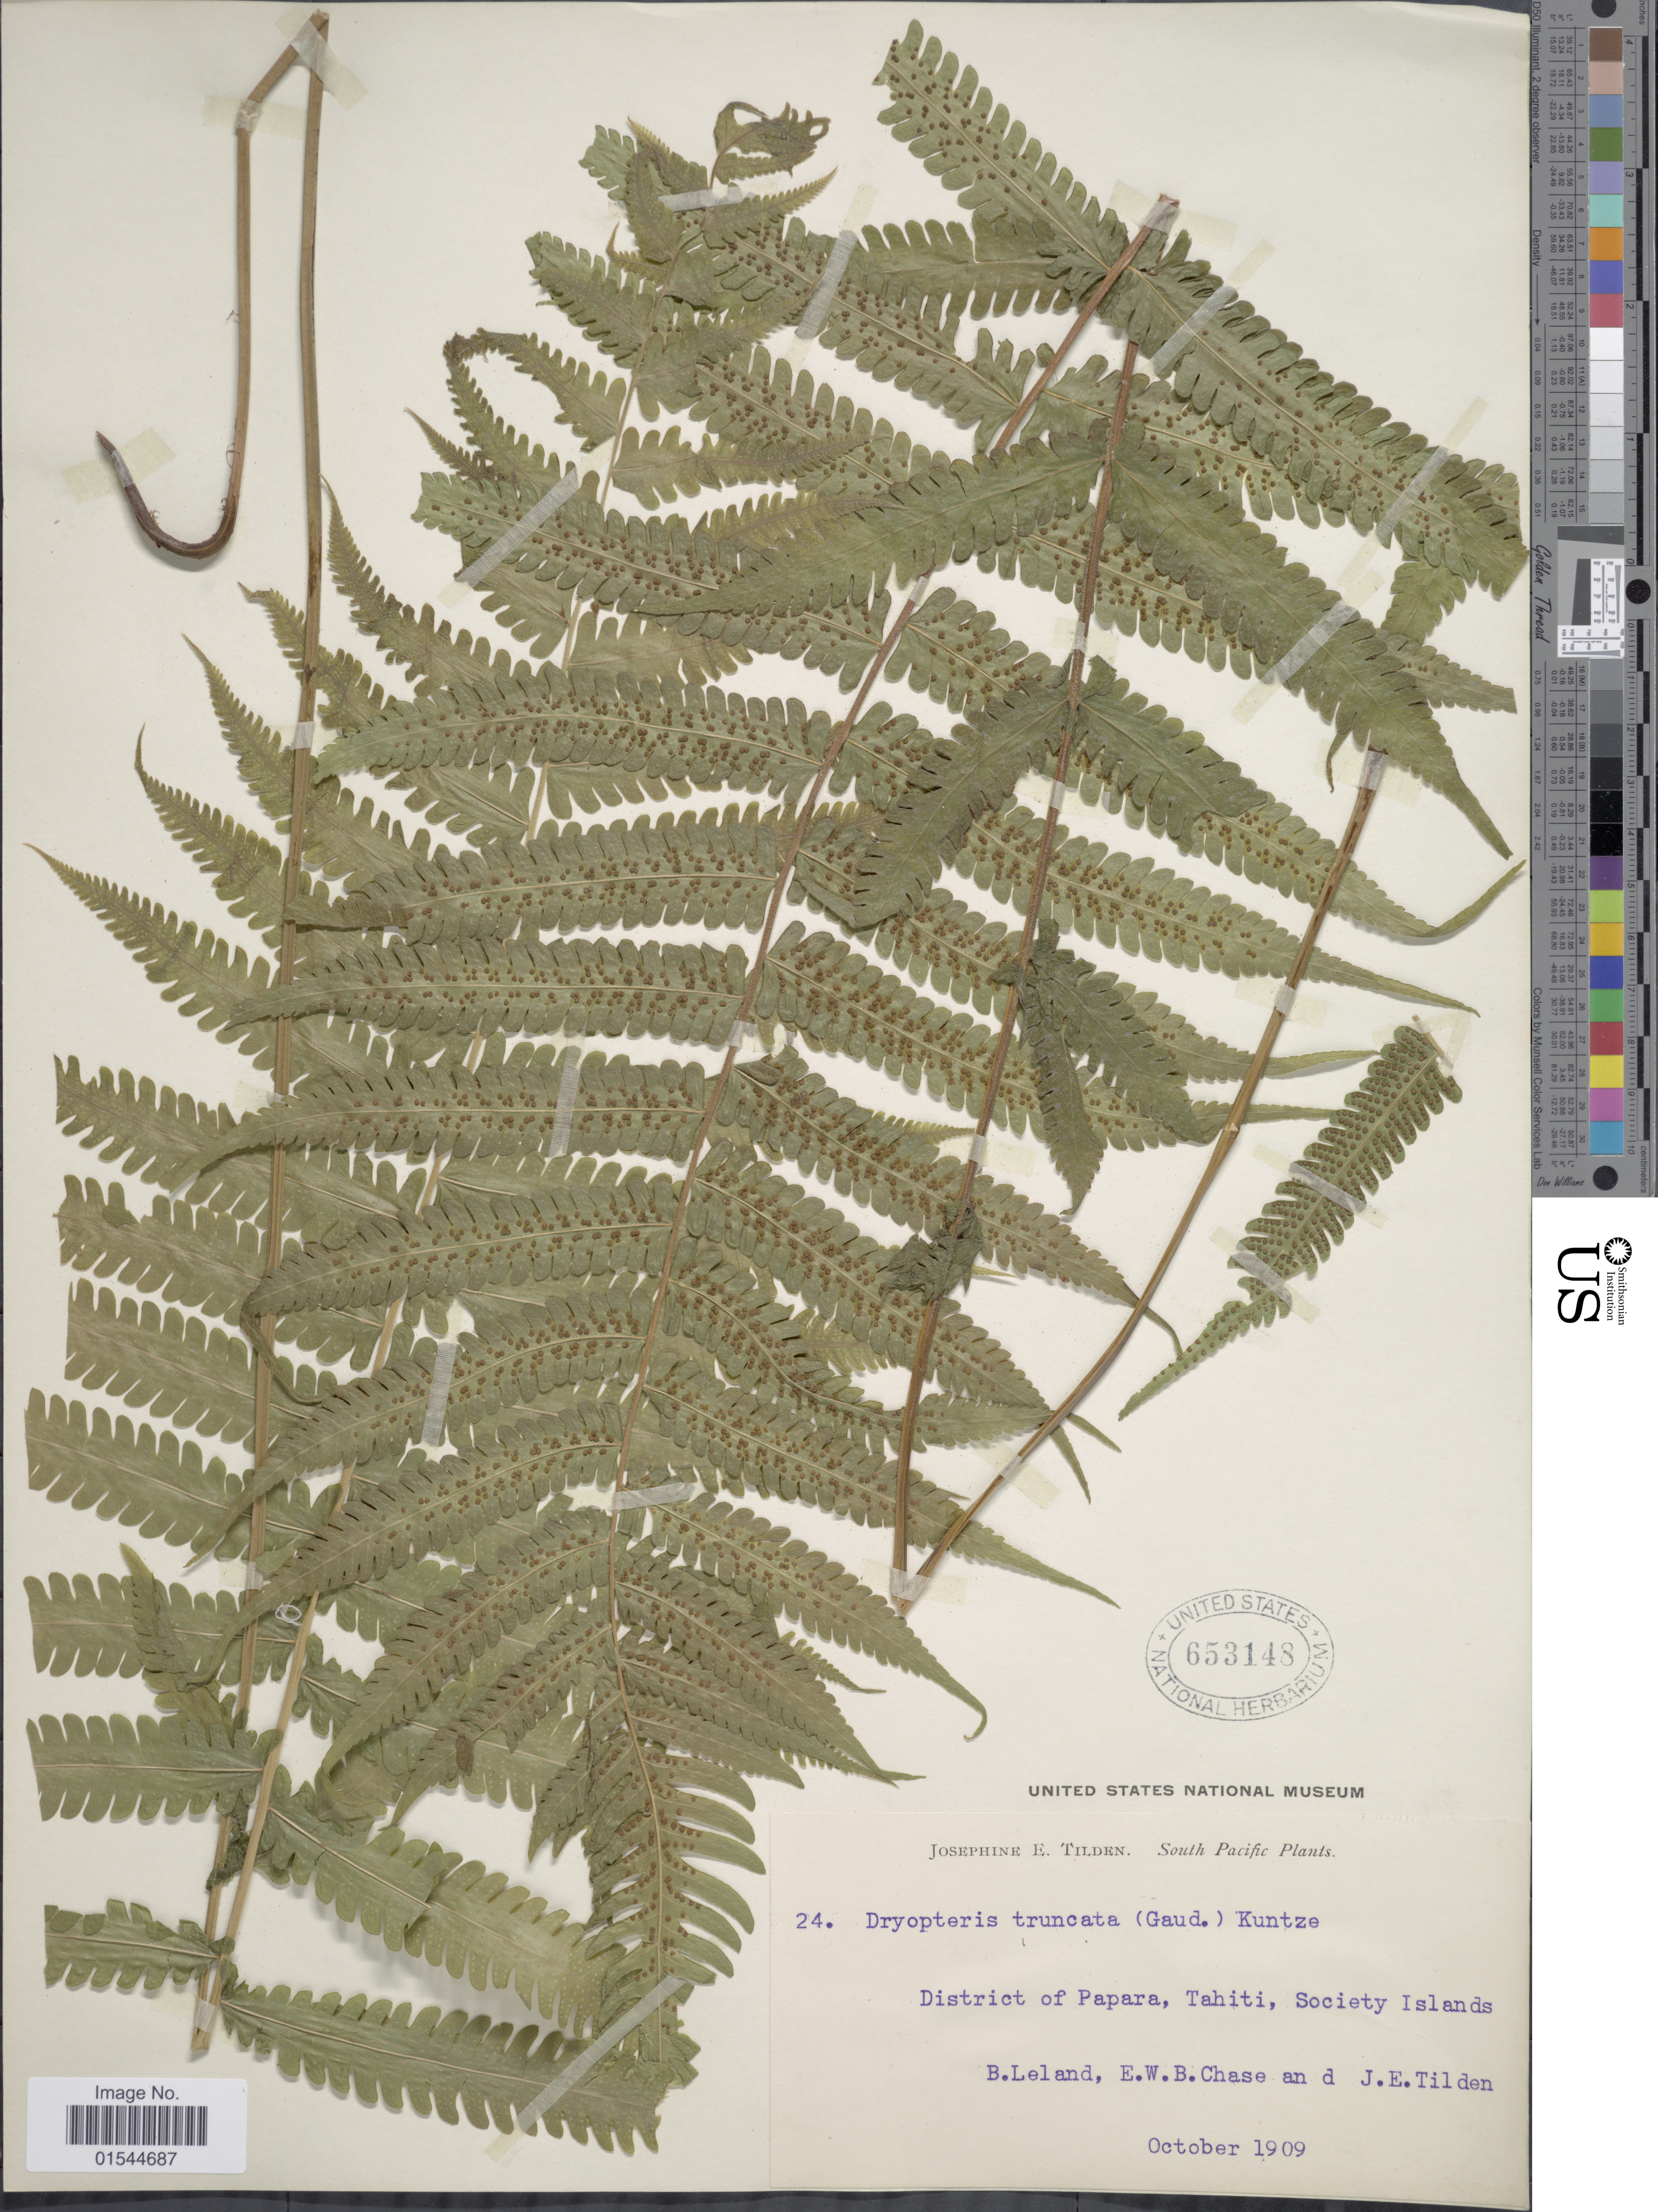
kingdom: Plantae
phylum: Tracheophyta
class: Polypodiopsida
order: Polypodiales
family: Thelypteridaceae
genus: Christella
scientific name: Christella dentata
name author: (Forssk.) Brownsey & Jermy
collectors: B. Leland, E. W. Chase & J. E. Tilden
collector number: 24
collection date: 1909-10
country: French Polynesia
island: Tahiti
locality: District of Papara, Tahiti, Society Islands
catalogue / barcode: US 653148